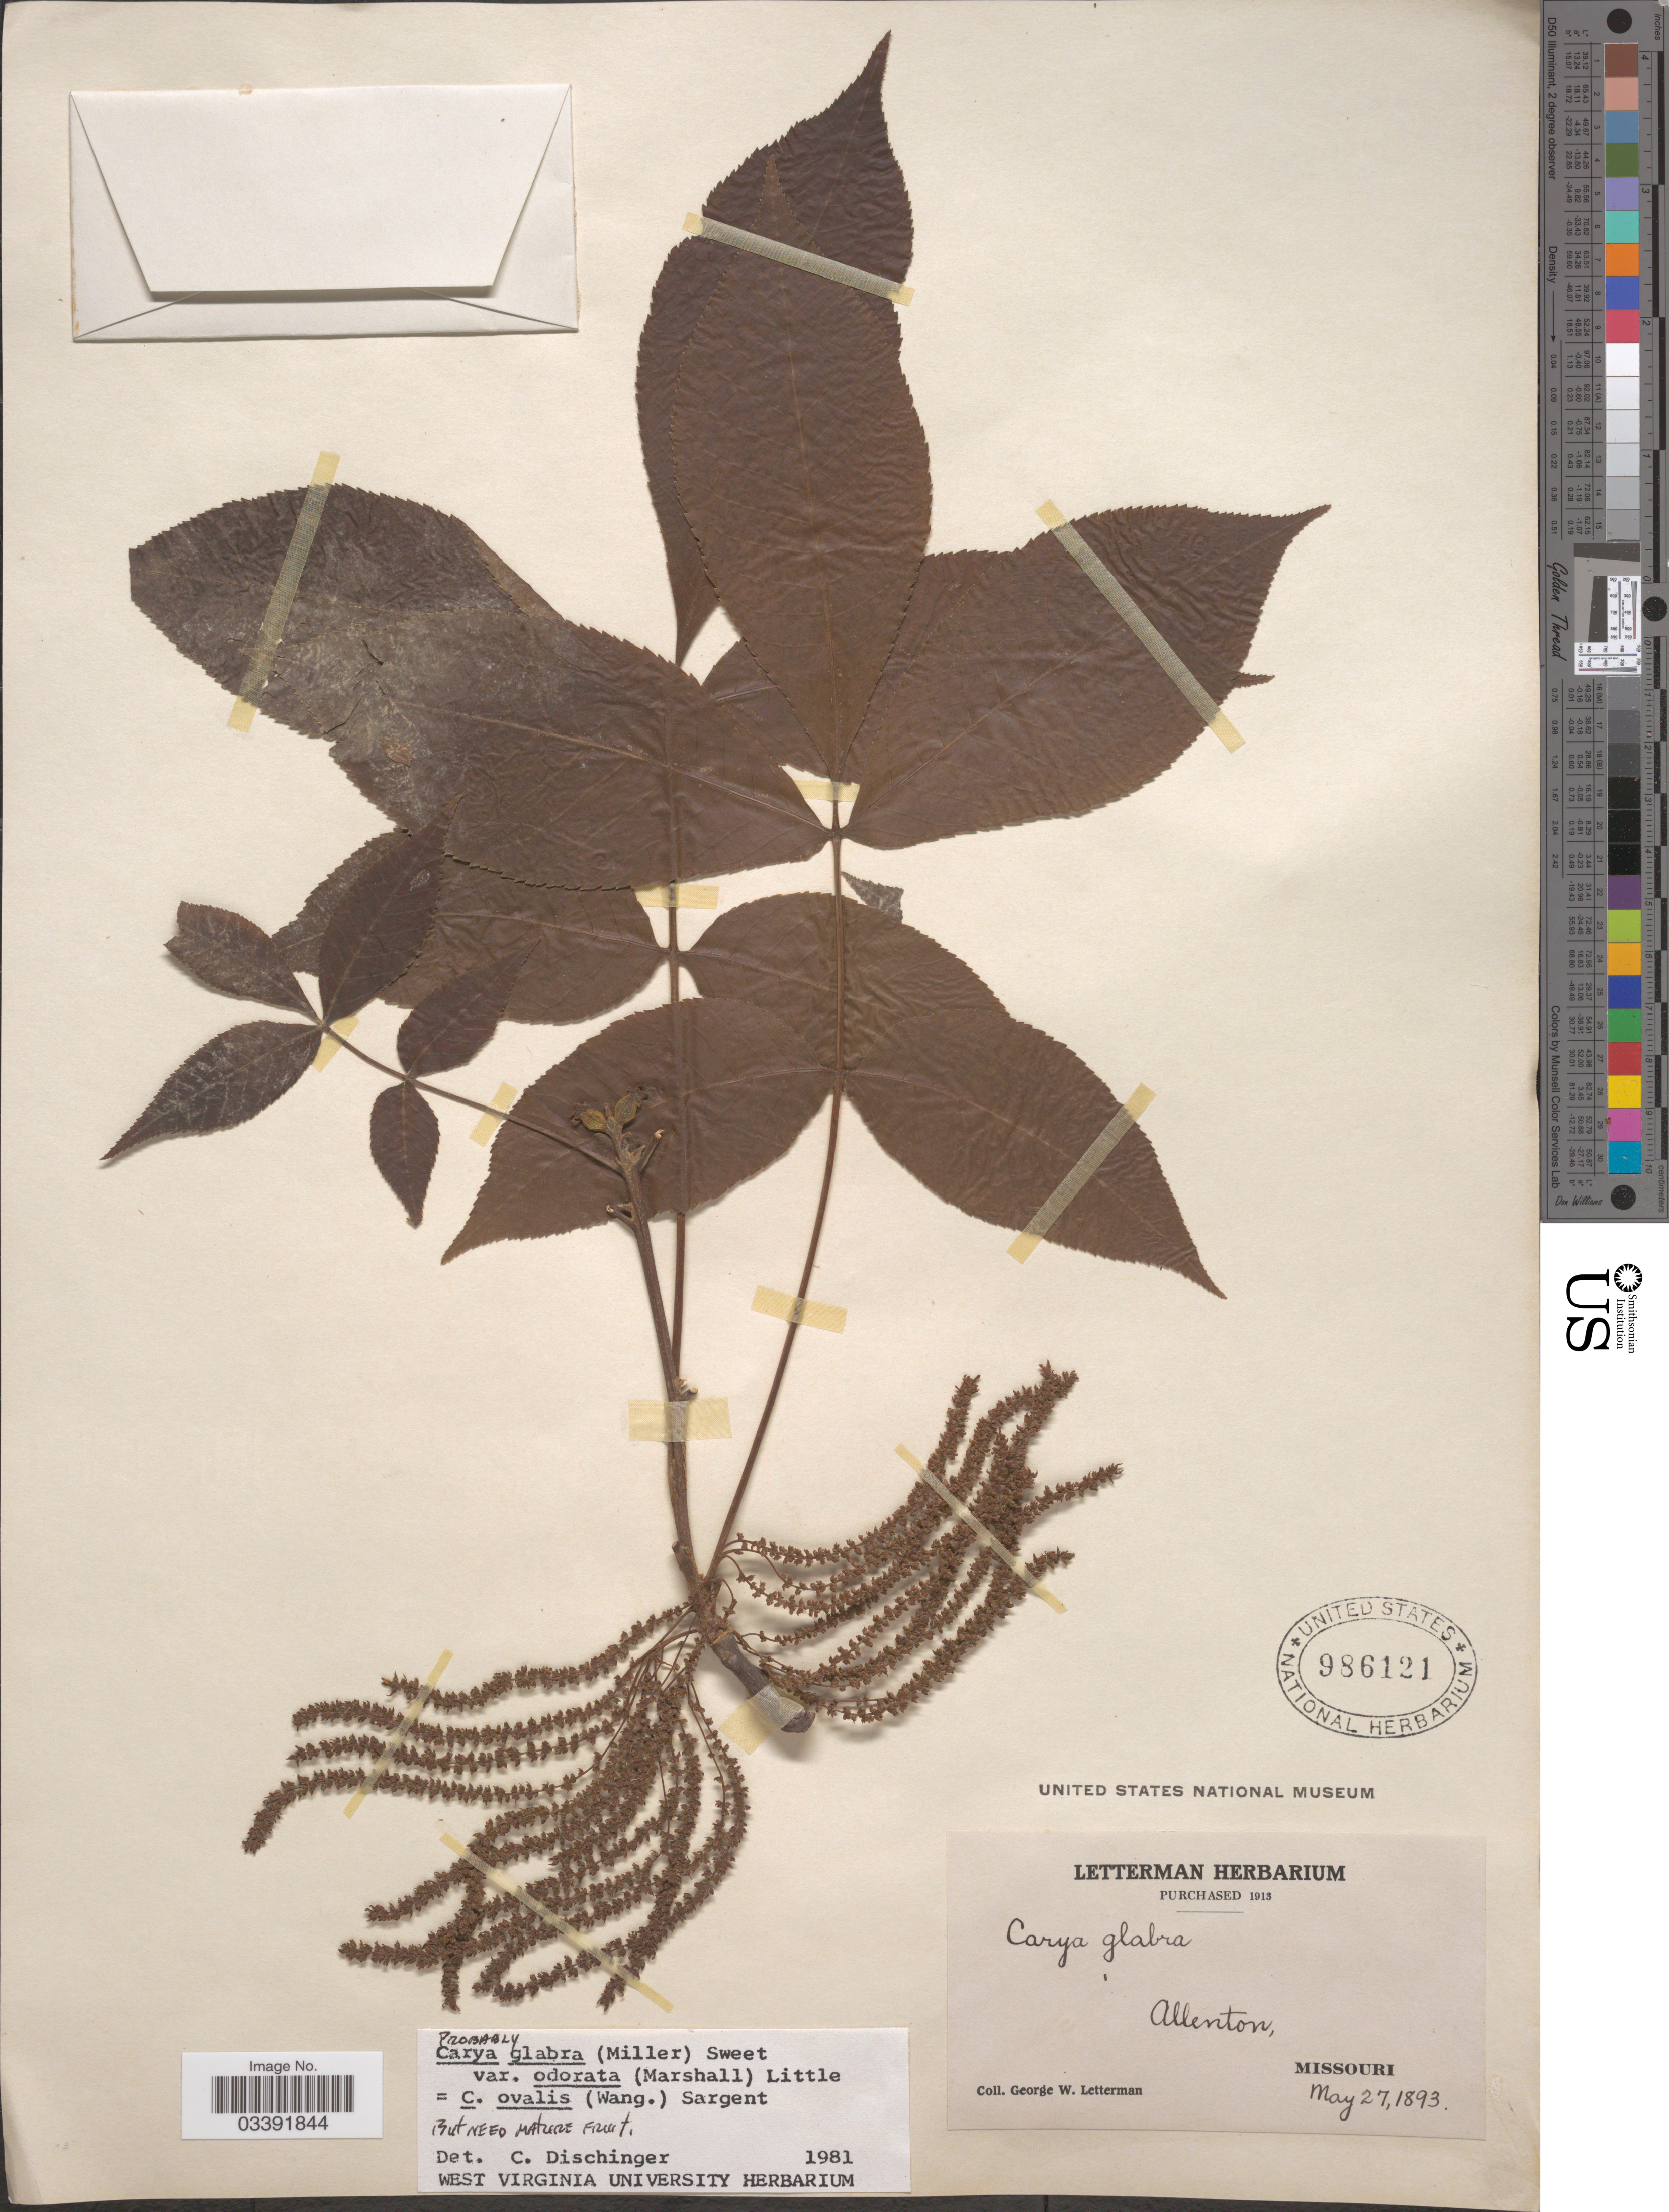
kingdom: Plantae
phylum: Tracheophyta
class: Magnoliopsida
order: Fagales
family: Juglandaceae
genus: Carya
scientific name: Carya glabra var. odorata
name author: (Marshall) Little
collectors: G. W. Letterman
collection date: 1893-05-27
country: United States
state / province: Missouri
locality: Allenton.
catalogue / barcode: US 986121